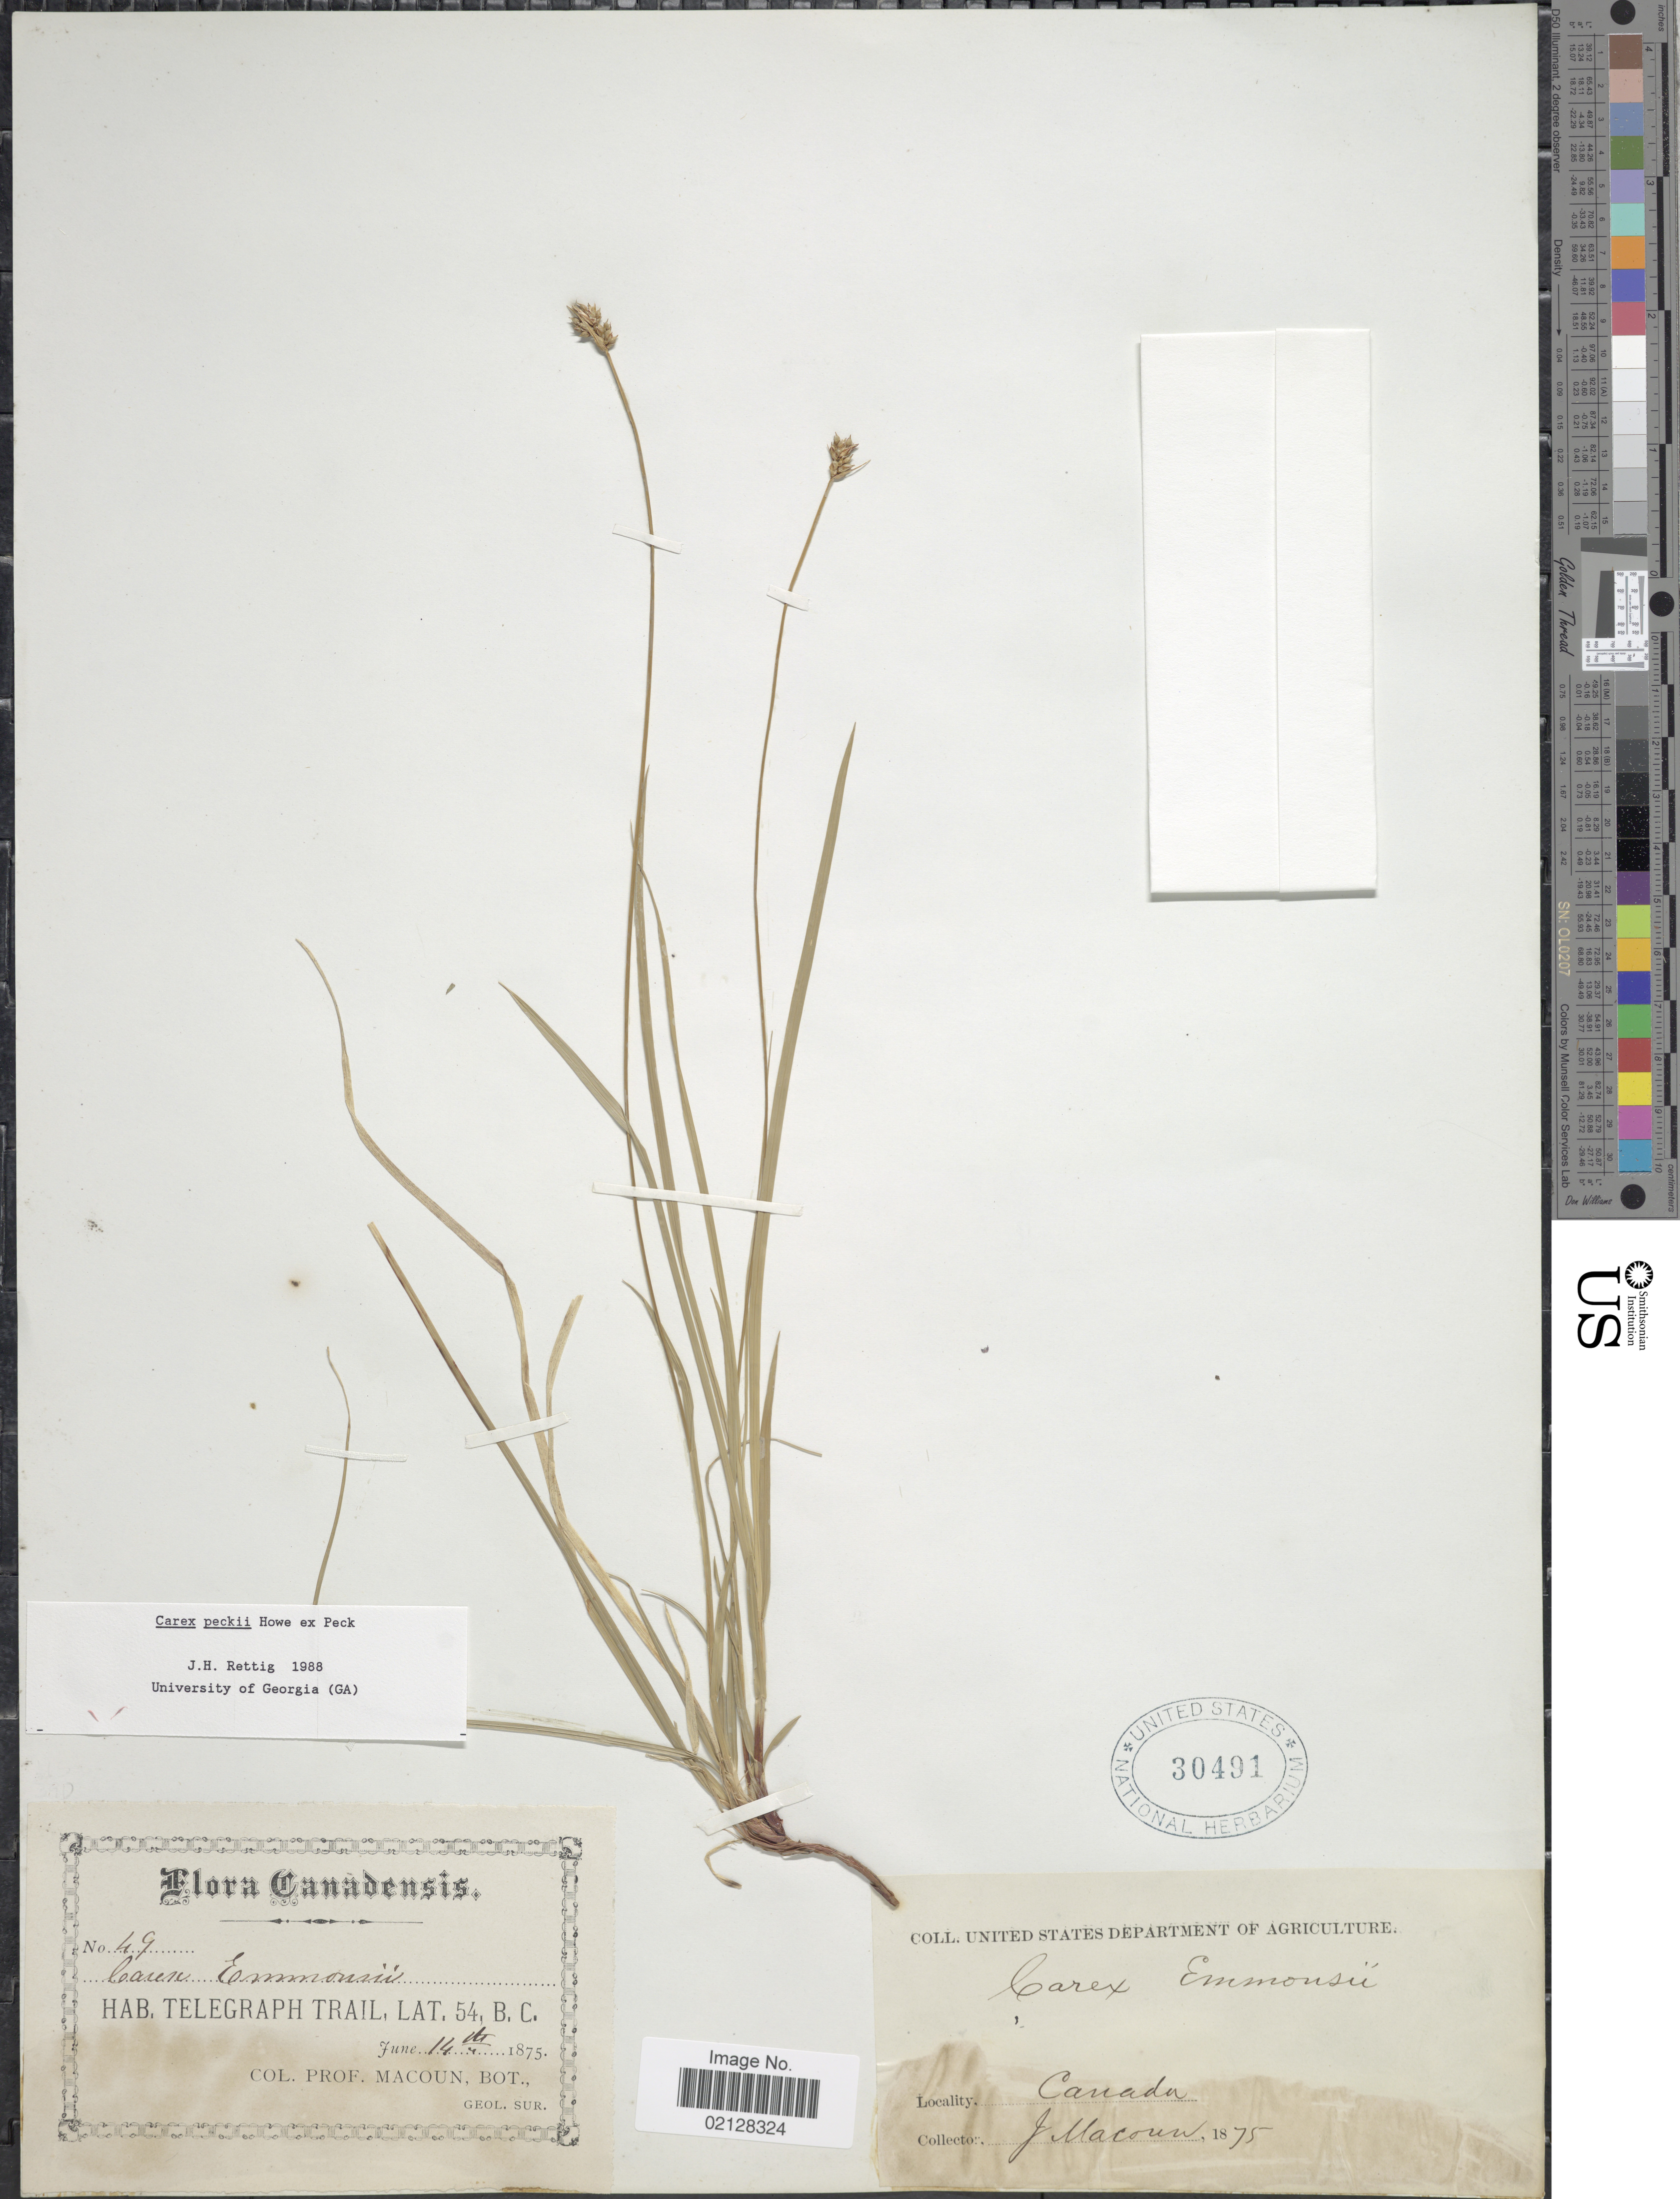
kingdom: Plantae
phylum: Tracheophyta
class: Liliopsida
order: Poales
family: Cyperaceae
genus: Carex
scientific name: Carex peckii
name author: Howe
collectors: J. Macoun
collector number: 49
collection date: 1875-06-14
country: Canada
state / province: British Columbia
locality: Telegraph Trail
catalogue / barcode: US 30491